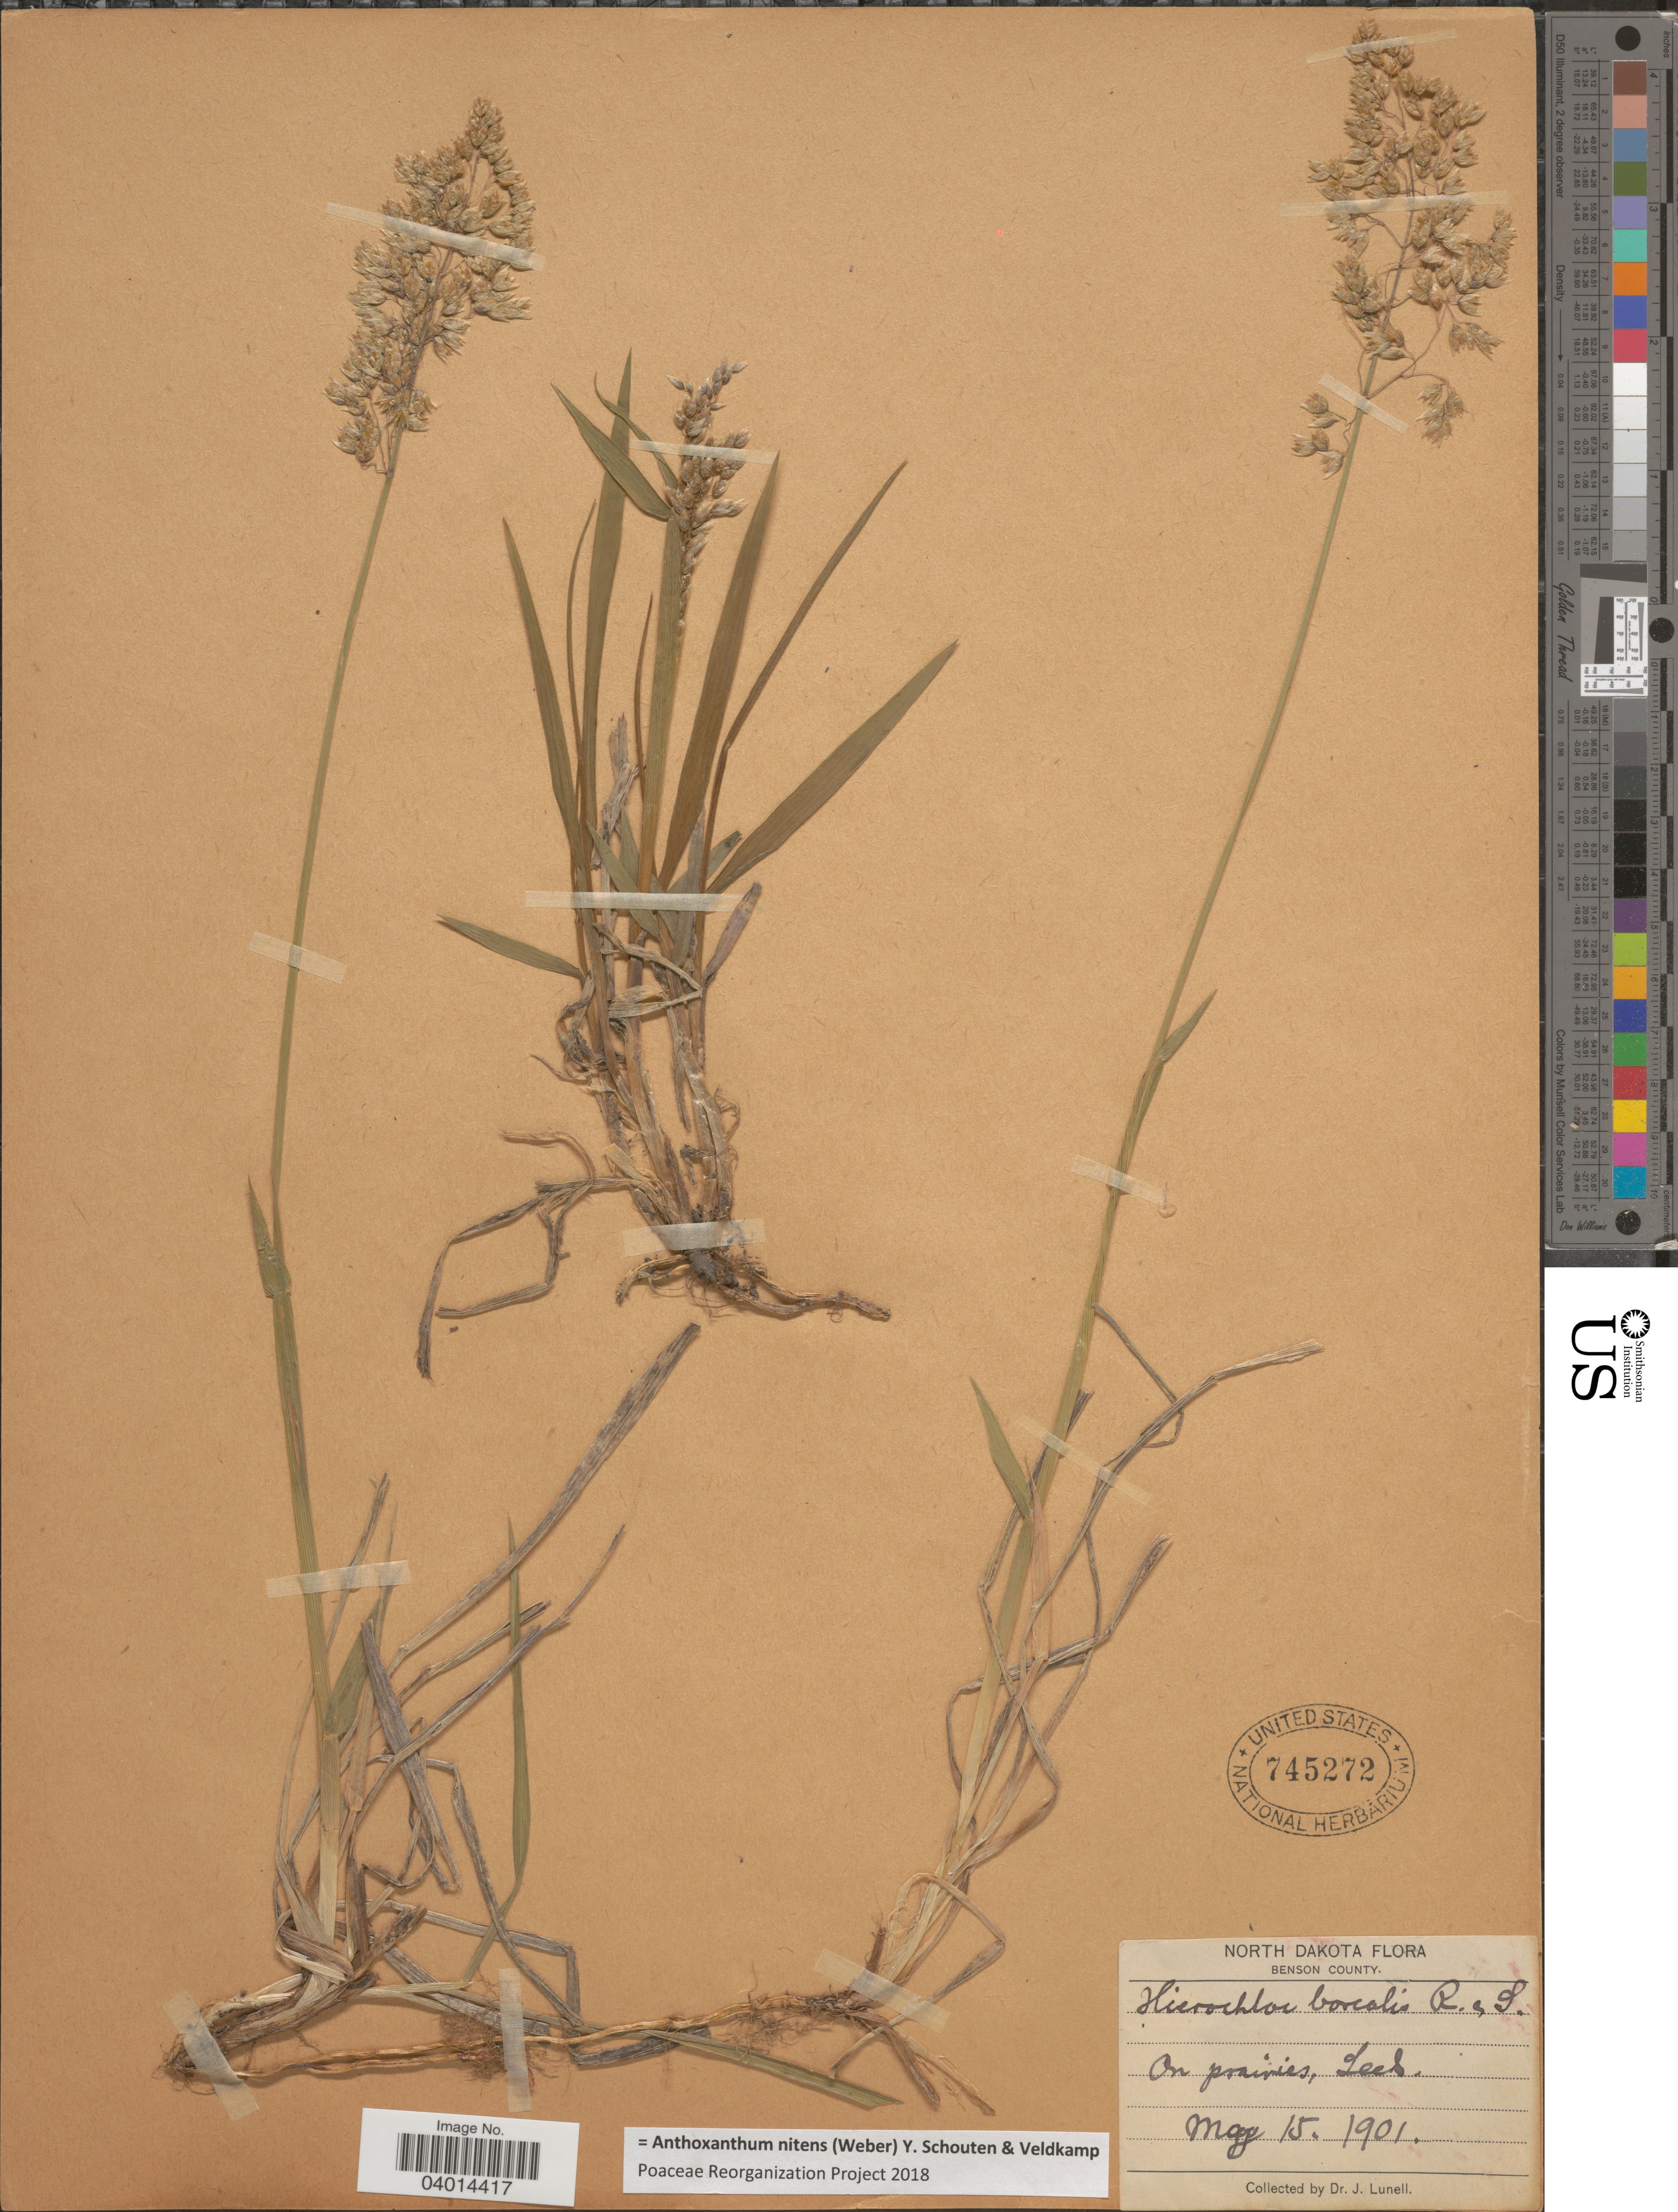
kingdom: Plantae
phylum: Tracheophyta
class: Liliopsida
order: Poales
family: Poaceae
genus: Anthoxanthum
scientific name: Anthoxanthum nitens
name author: (G.H. Weber) R.T.A. Schouten & Veldkamp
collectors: J. Lunell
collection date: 1901-05-15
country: United States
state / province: North Dakota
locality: Benson County. Leeds.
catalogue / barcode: US 745272